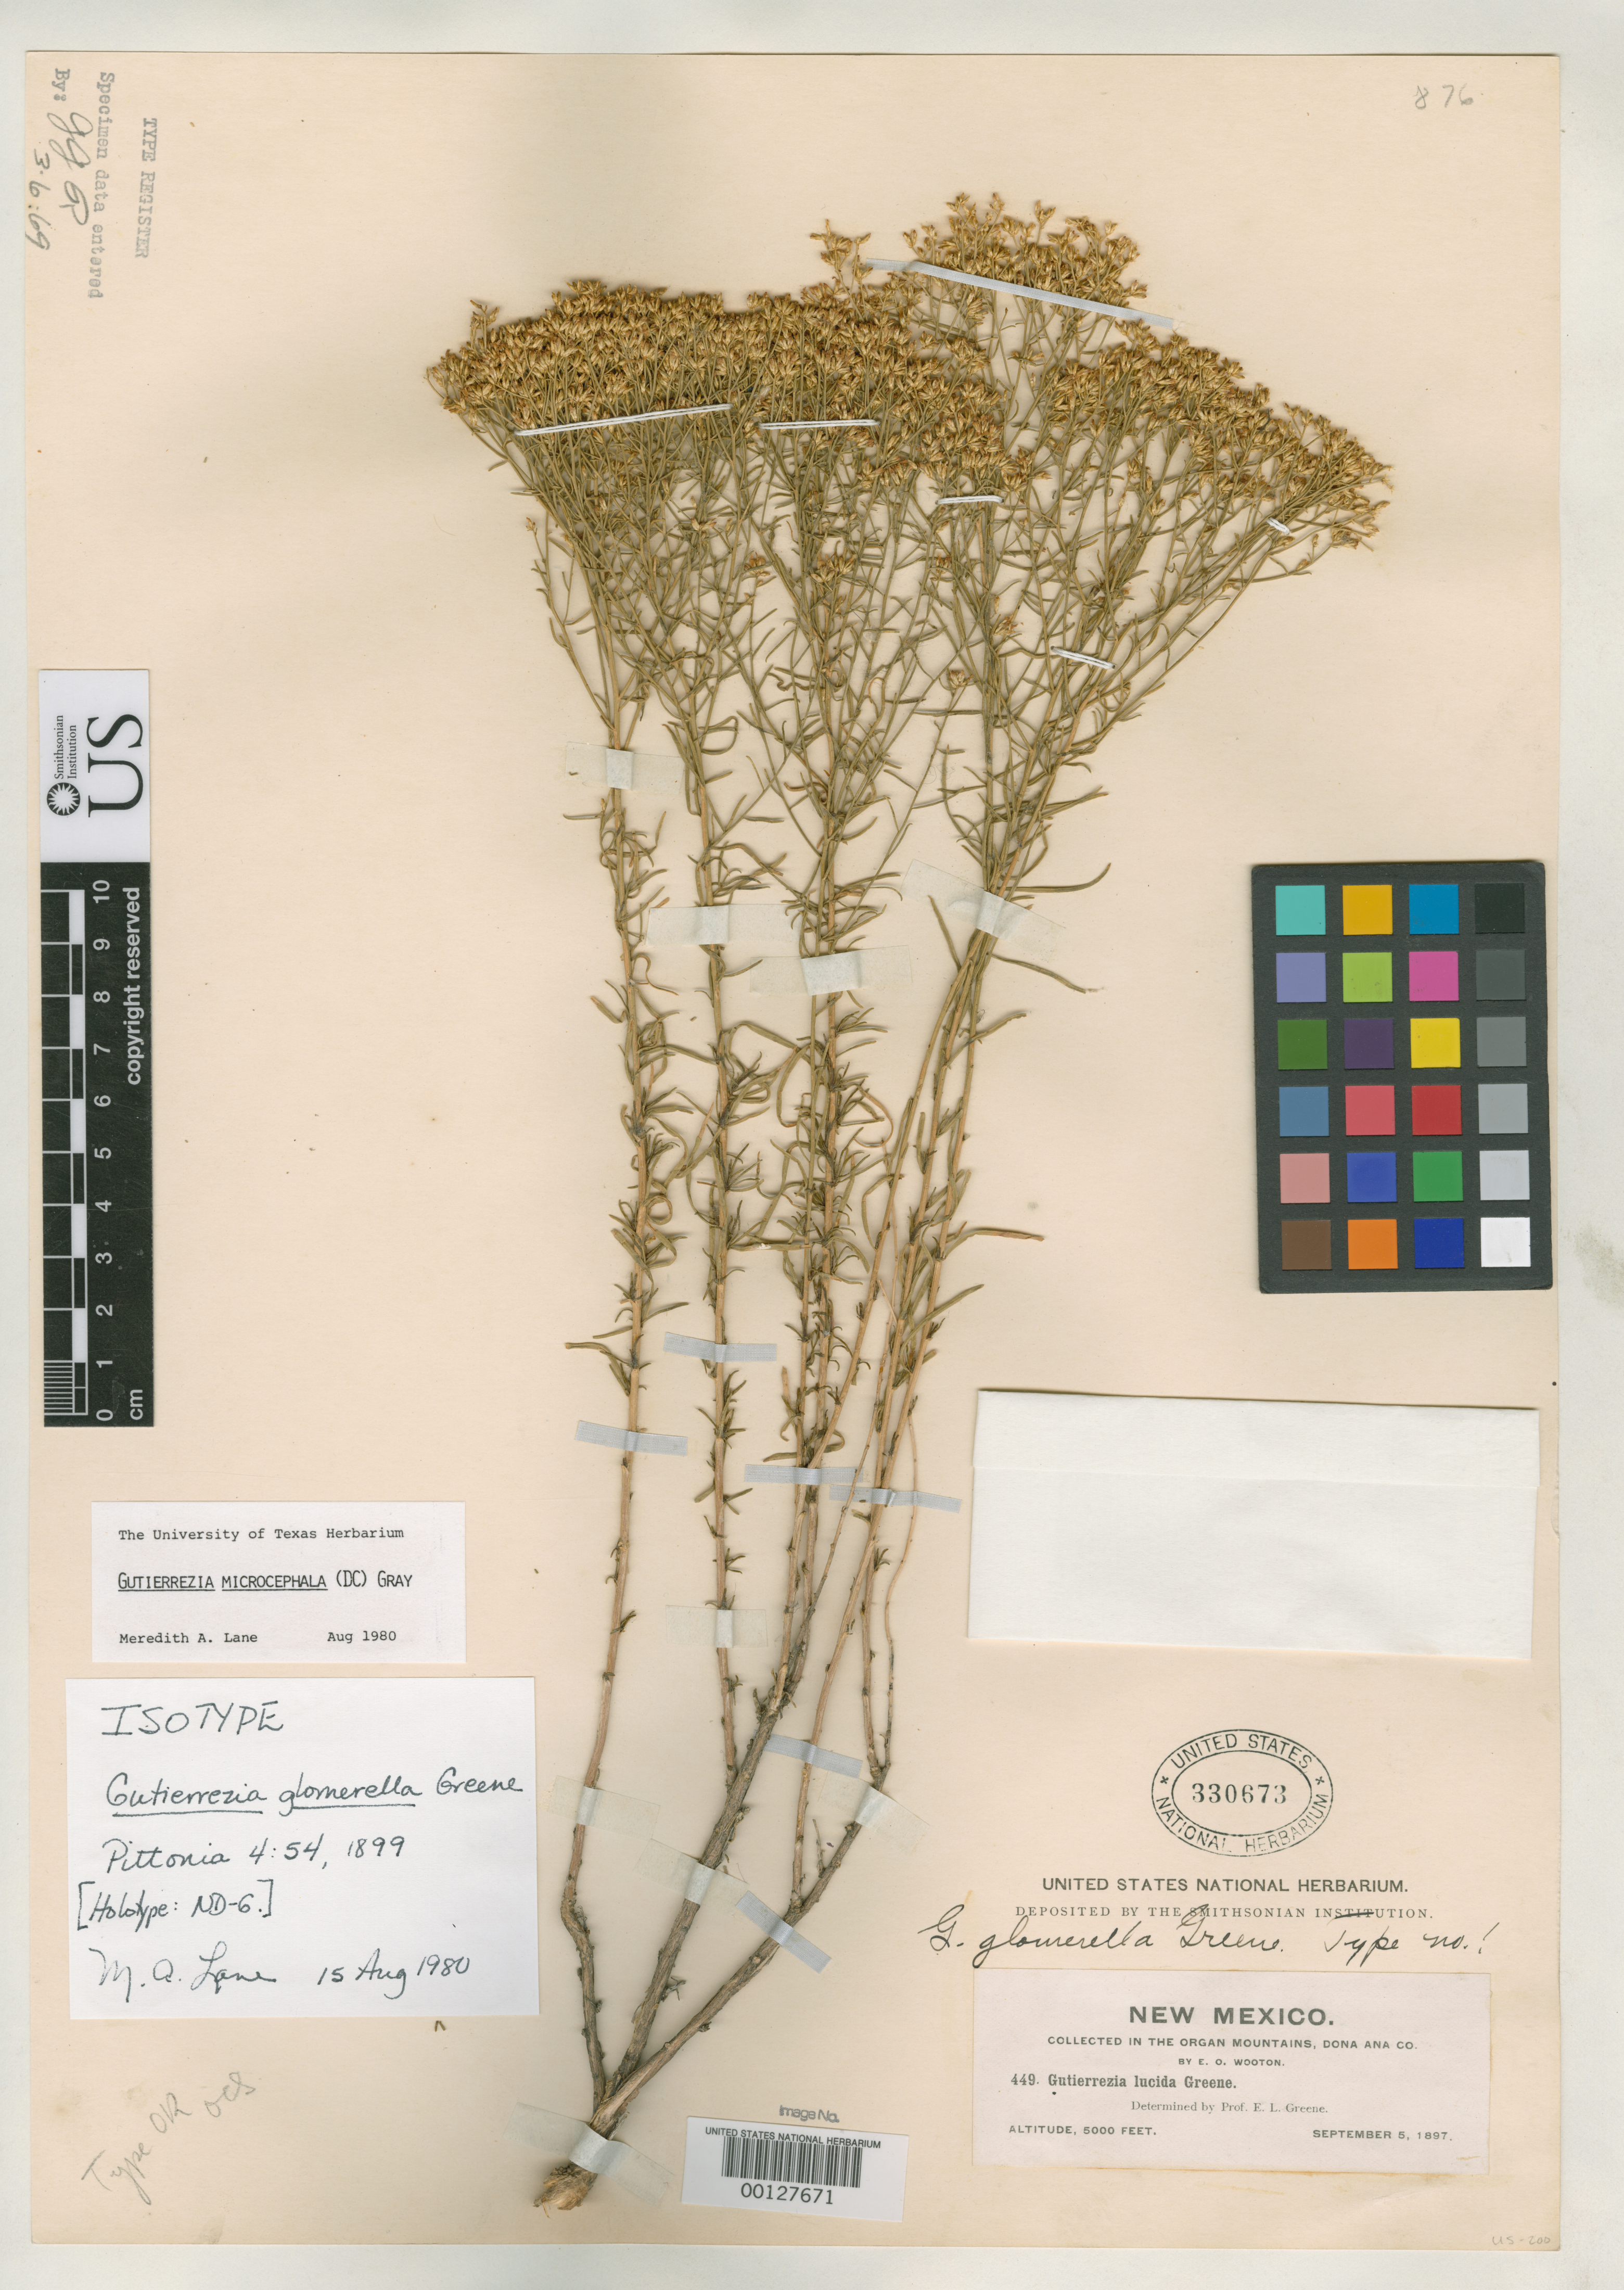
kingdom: Plantae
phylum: Tracheophyta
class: Magnoliopsida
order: Asterales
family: Asteraceae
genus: Gutierrezia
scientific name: Gutierrezia glomerella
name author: Greene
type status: Isotype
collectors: E. O. Wooton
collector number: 449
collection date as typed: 05 Sep 1897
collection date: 1897-09-05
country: United States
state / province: New Mexico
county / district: Dona Ana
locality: Organ Mts.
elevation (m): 1524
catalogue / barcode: US 330673